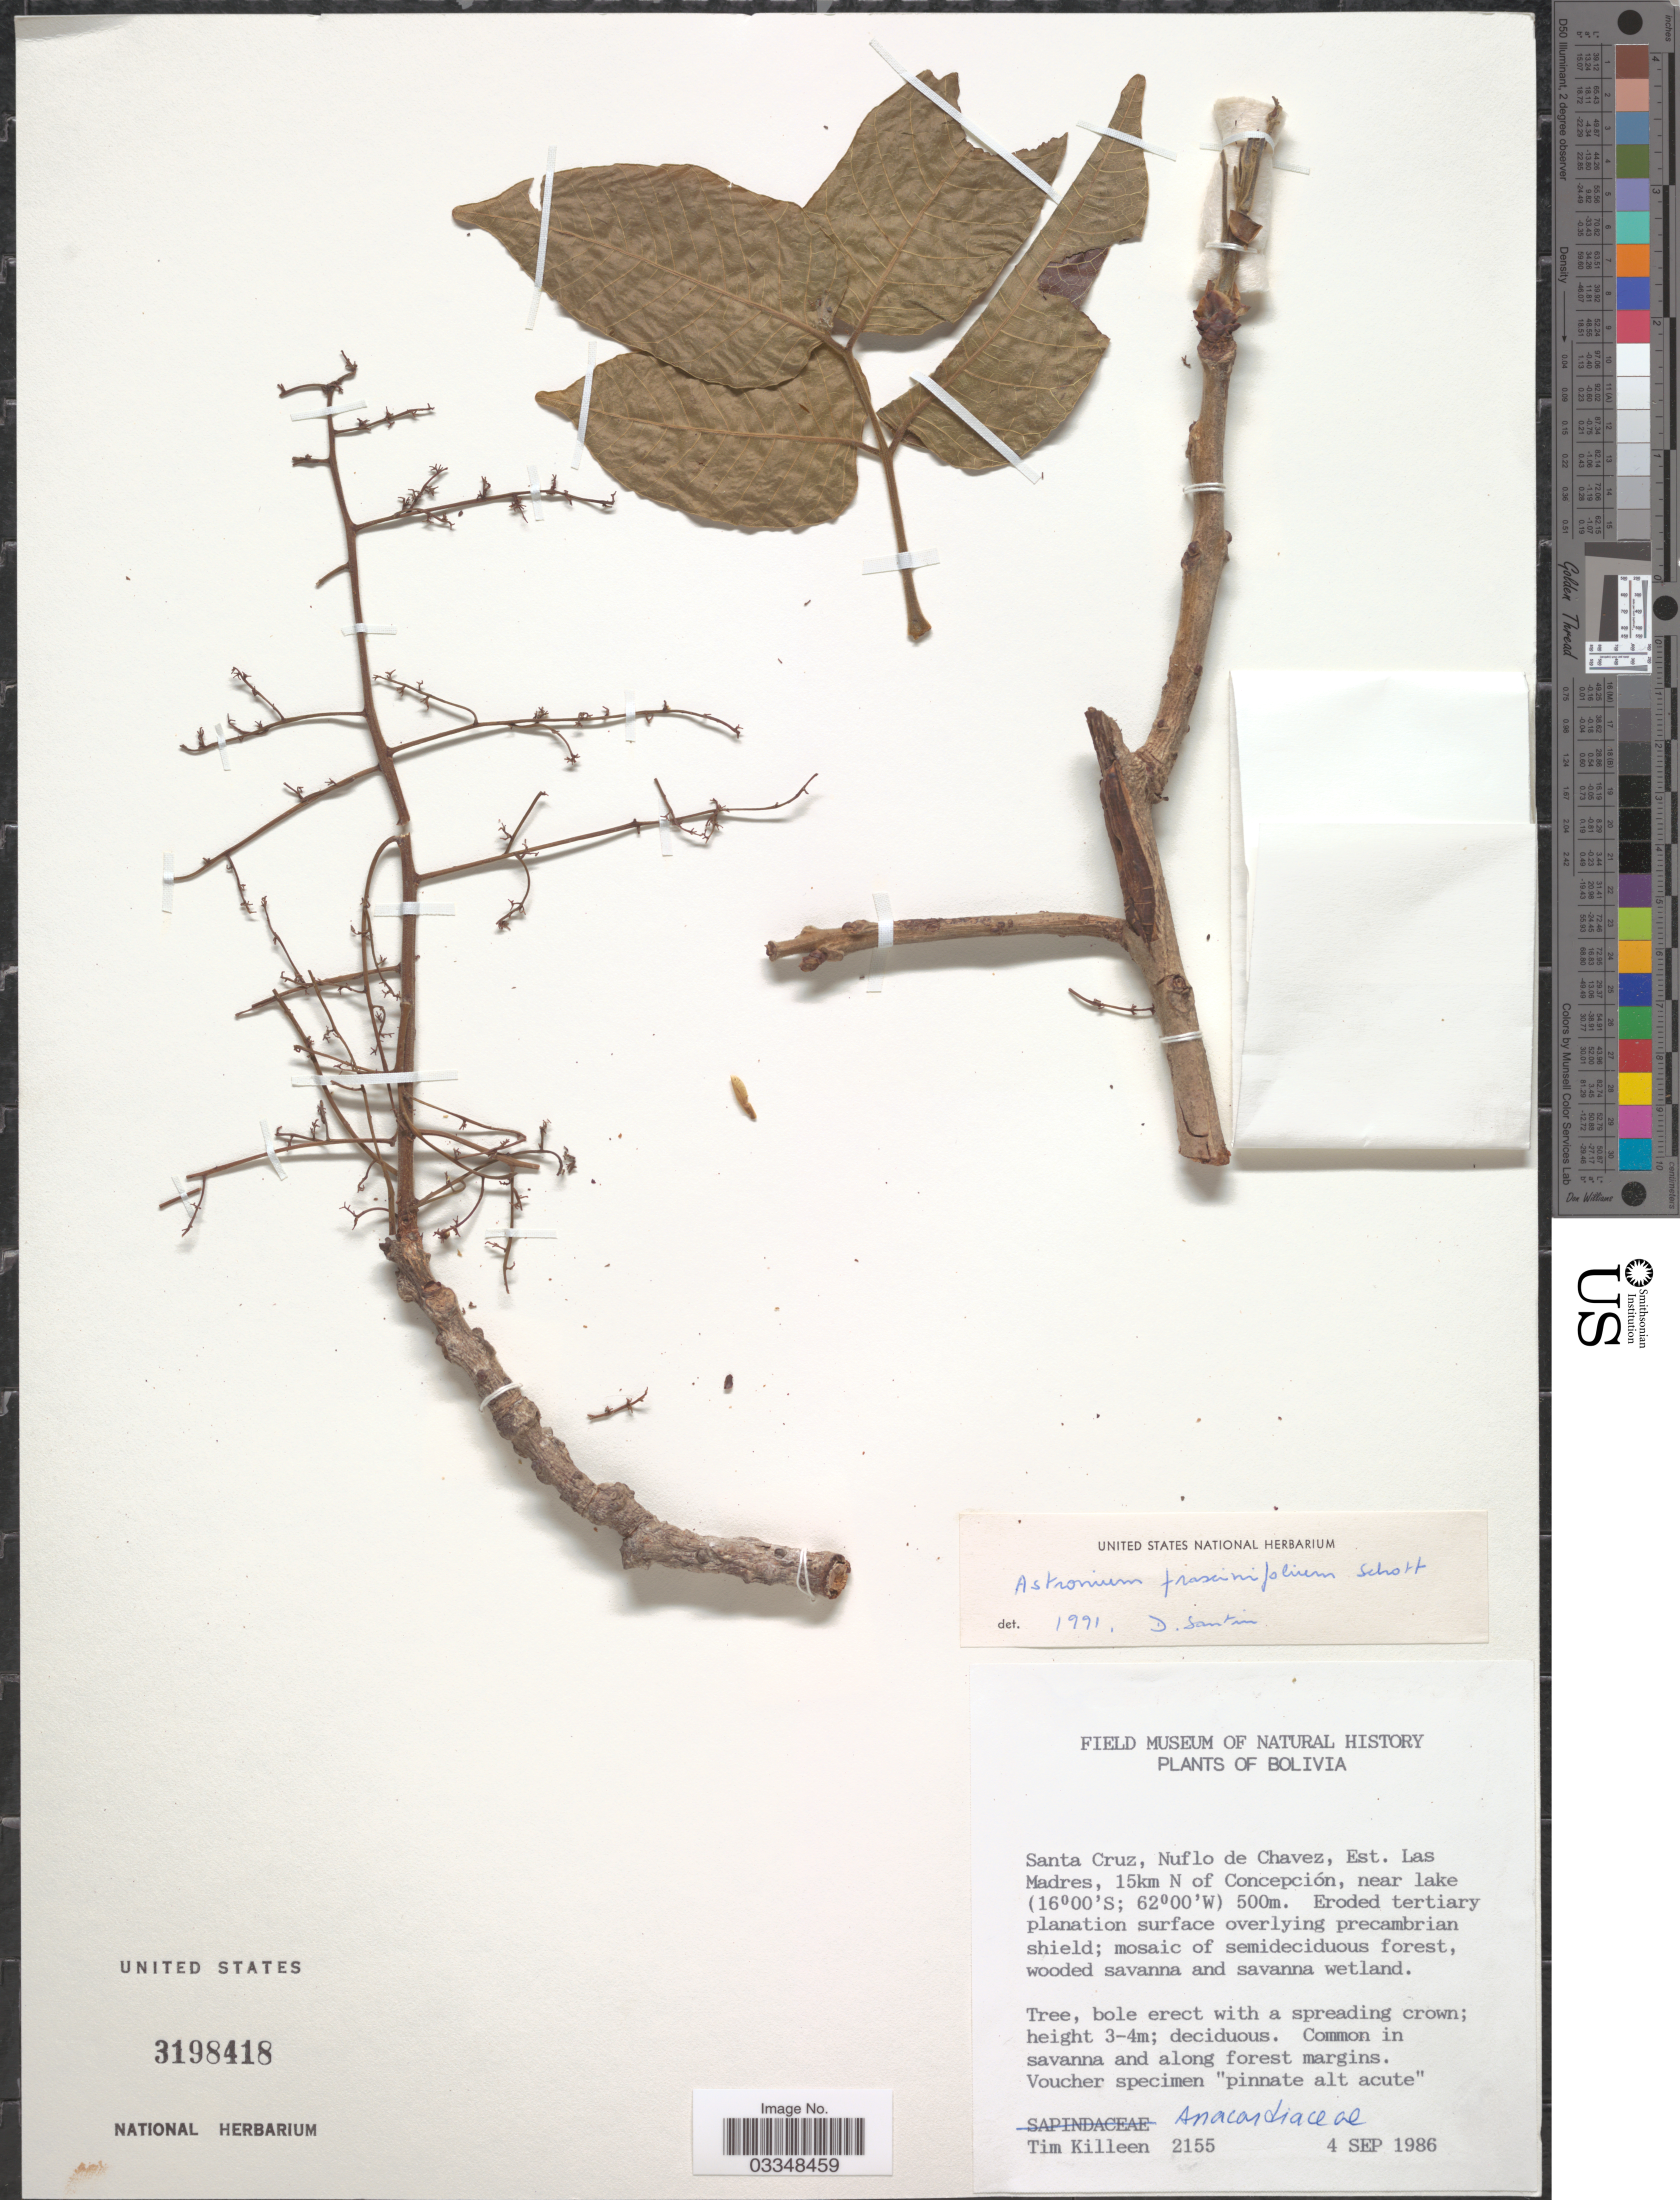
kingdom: Plantae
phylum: Tracheophyta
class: Magnoliopsida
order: Sapindales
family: Anacardiaceae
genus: Astronium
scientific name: Astronium fraxinifolium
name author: Schott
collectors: T. J. Killeen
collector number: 2155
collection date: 1986-09-04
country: Bolivia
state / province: Santa Cruz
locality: Nuflo de Chavez, Est. Las Madres, 15km N of Concepción, near lake.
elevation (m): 500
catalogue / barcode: US 3198418